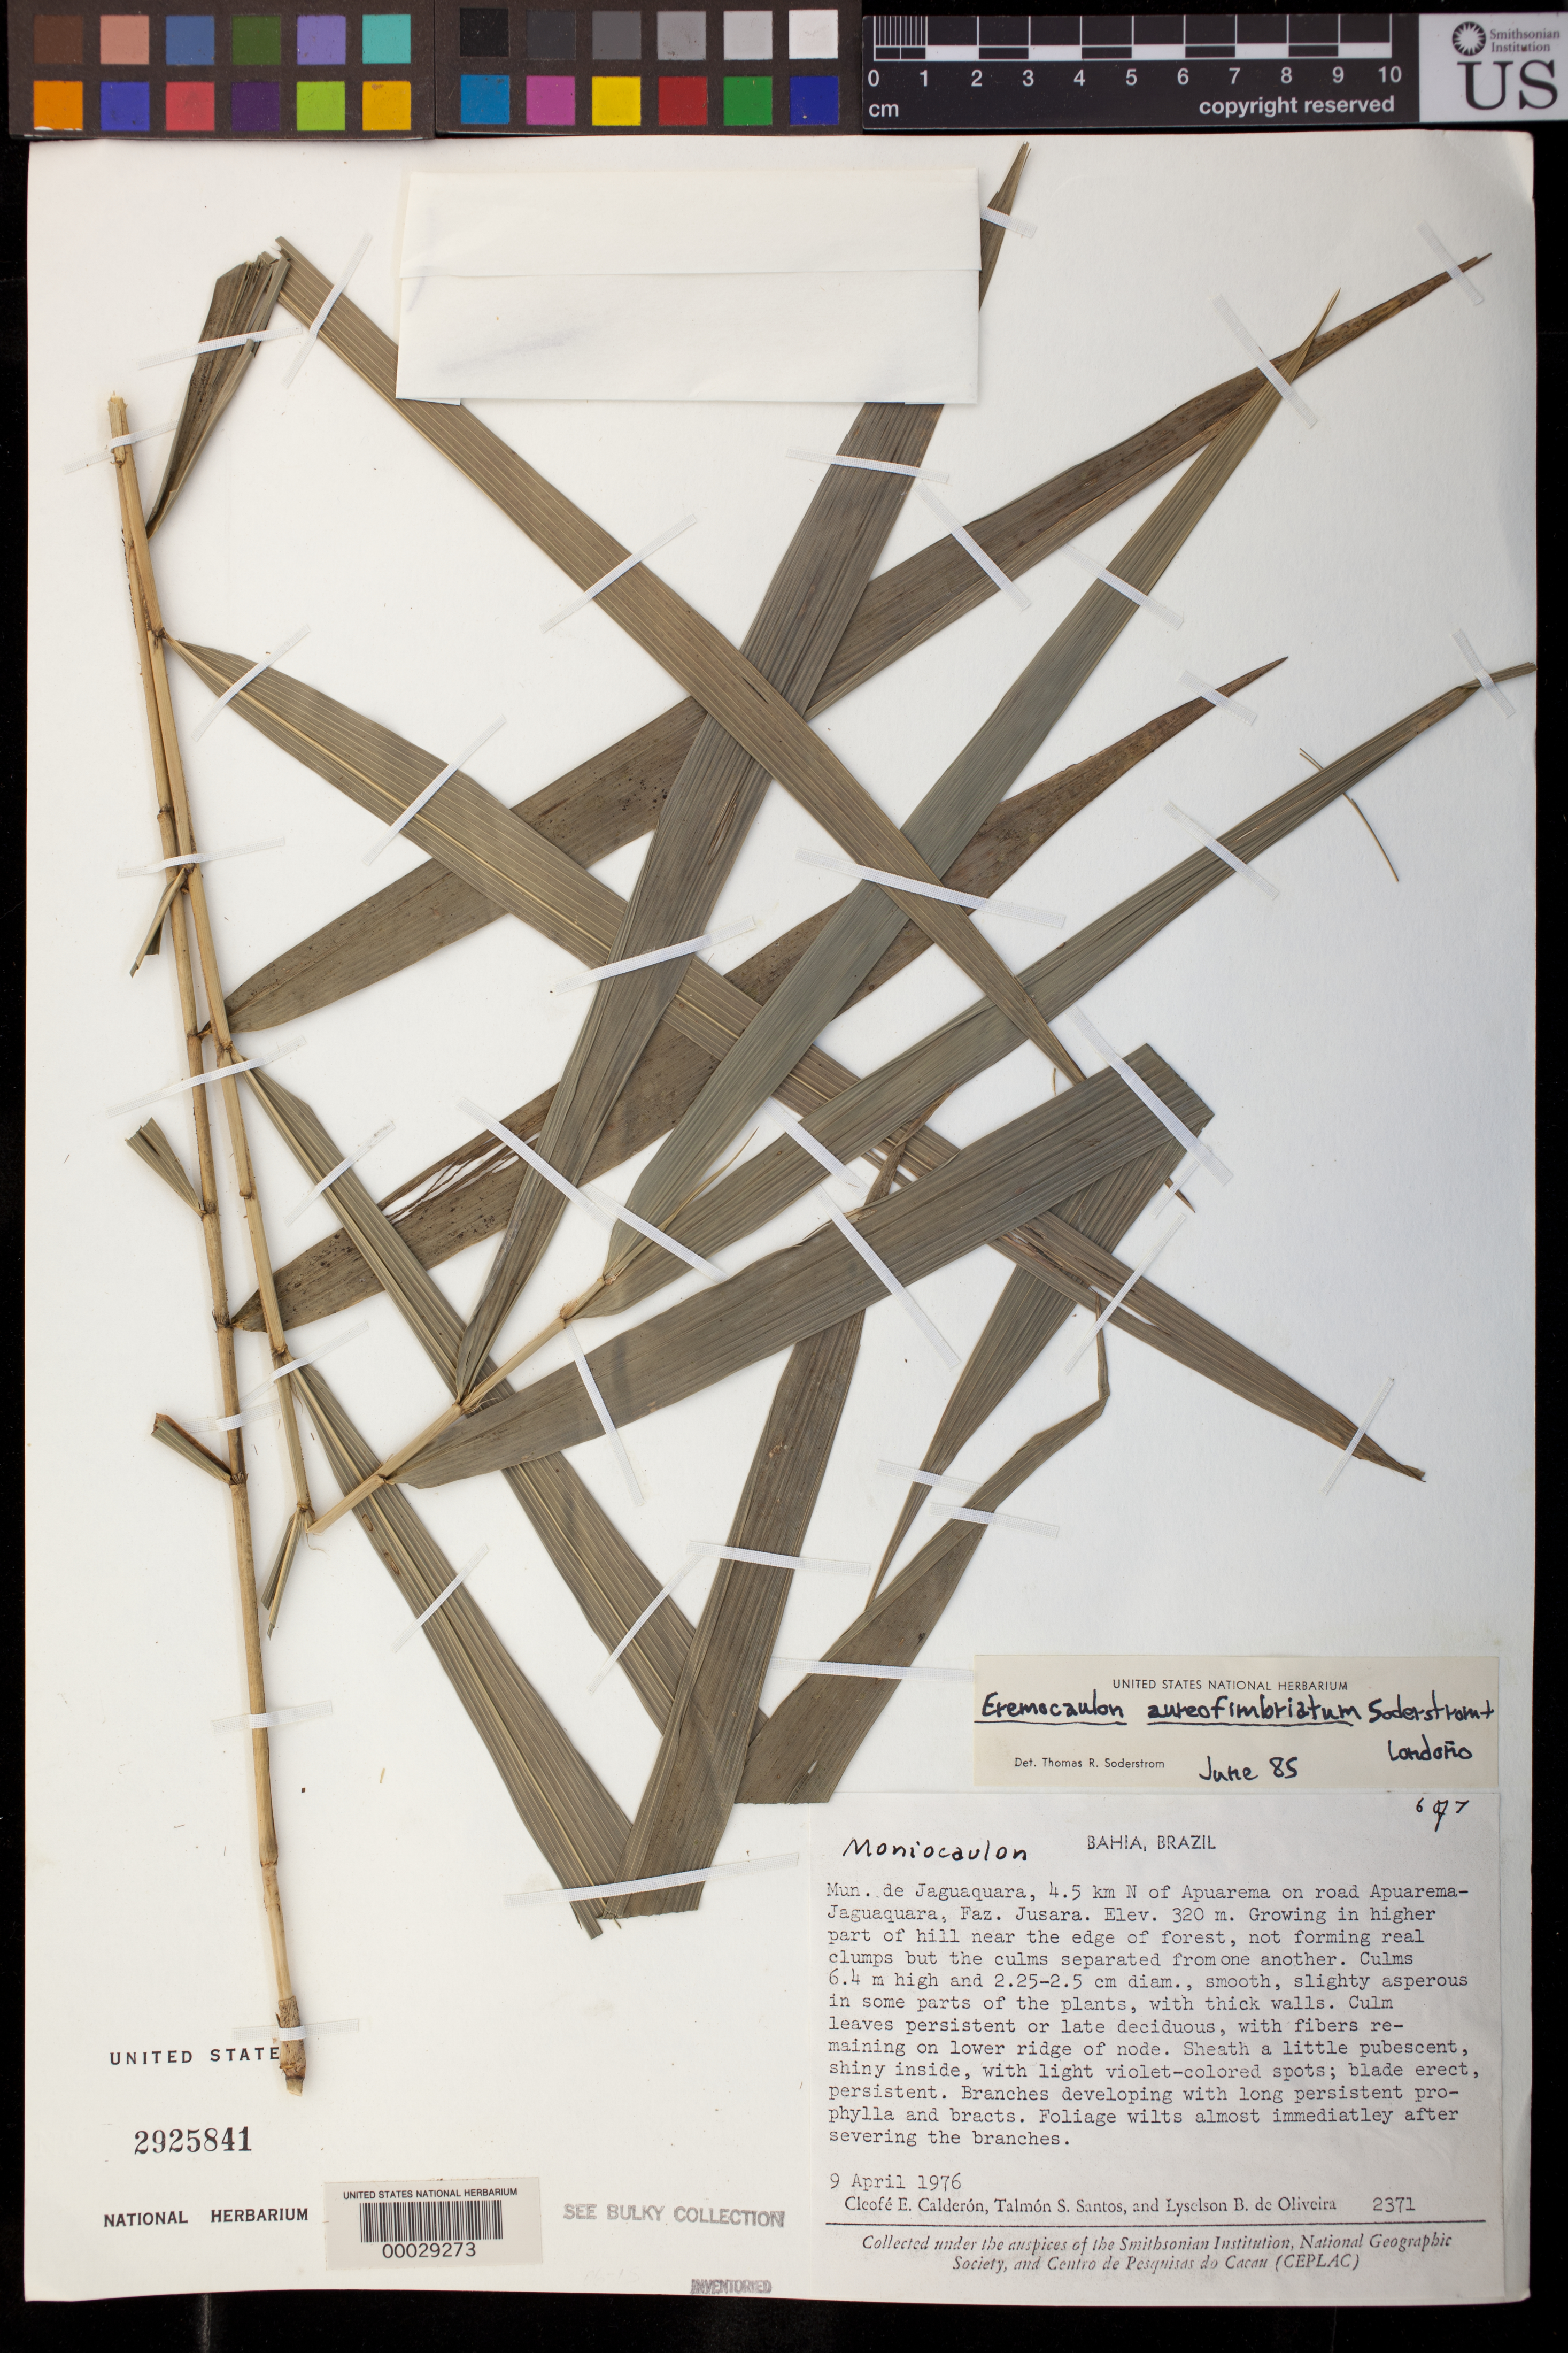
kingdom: Plantae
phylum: Tracheophyta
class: Liliopsida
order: Poales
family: Poaceae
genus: Eremocaulon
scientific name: Eremocaulon aureofimbriatum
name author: Soderstr. & Londoño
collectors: C. E. Calderón, T. S. Santos & L. de Oliveira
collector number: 2371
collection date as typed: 09 Apr 1976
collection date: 1976-04-09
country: Brazil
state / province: Bahia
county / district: Jaguaquara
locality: Apuarema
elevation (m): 320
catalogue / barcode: US 2925841